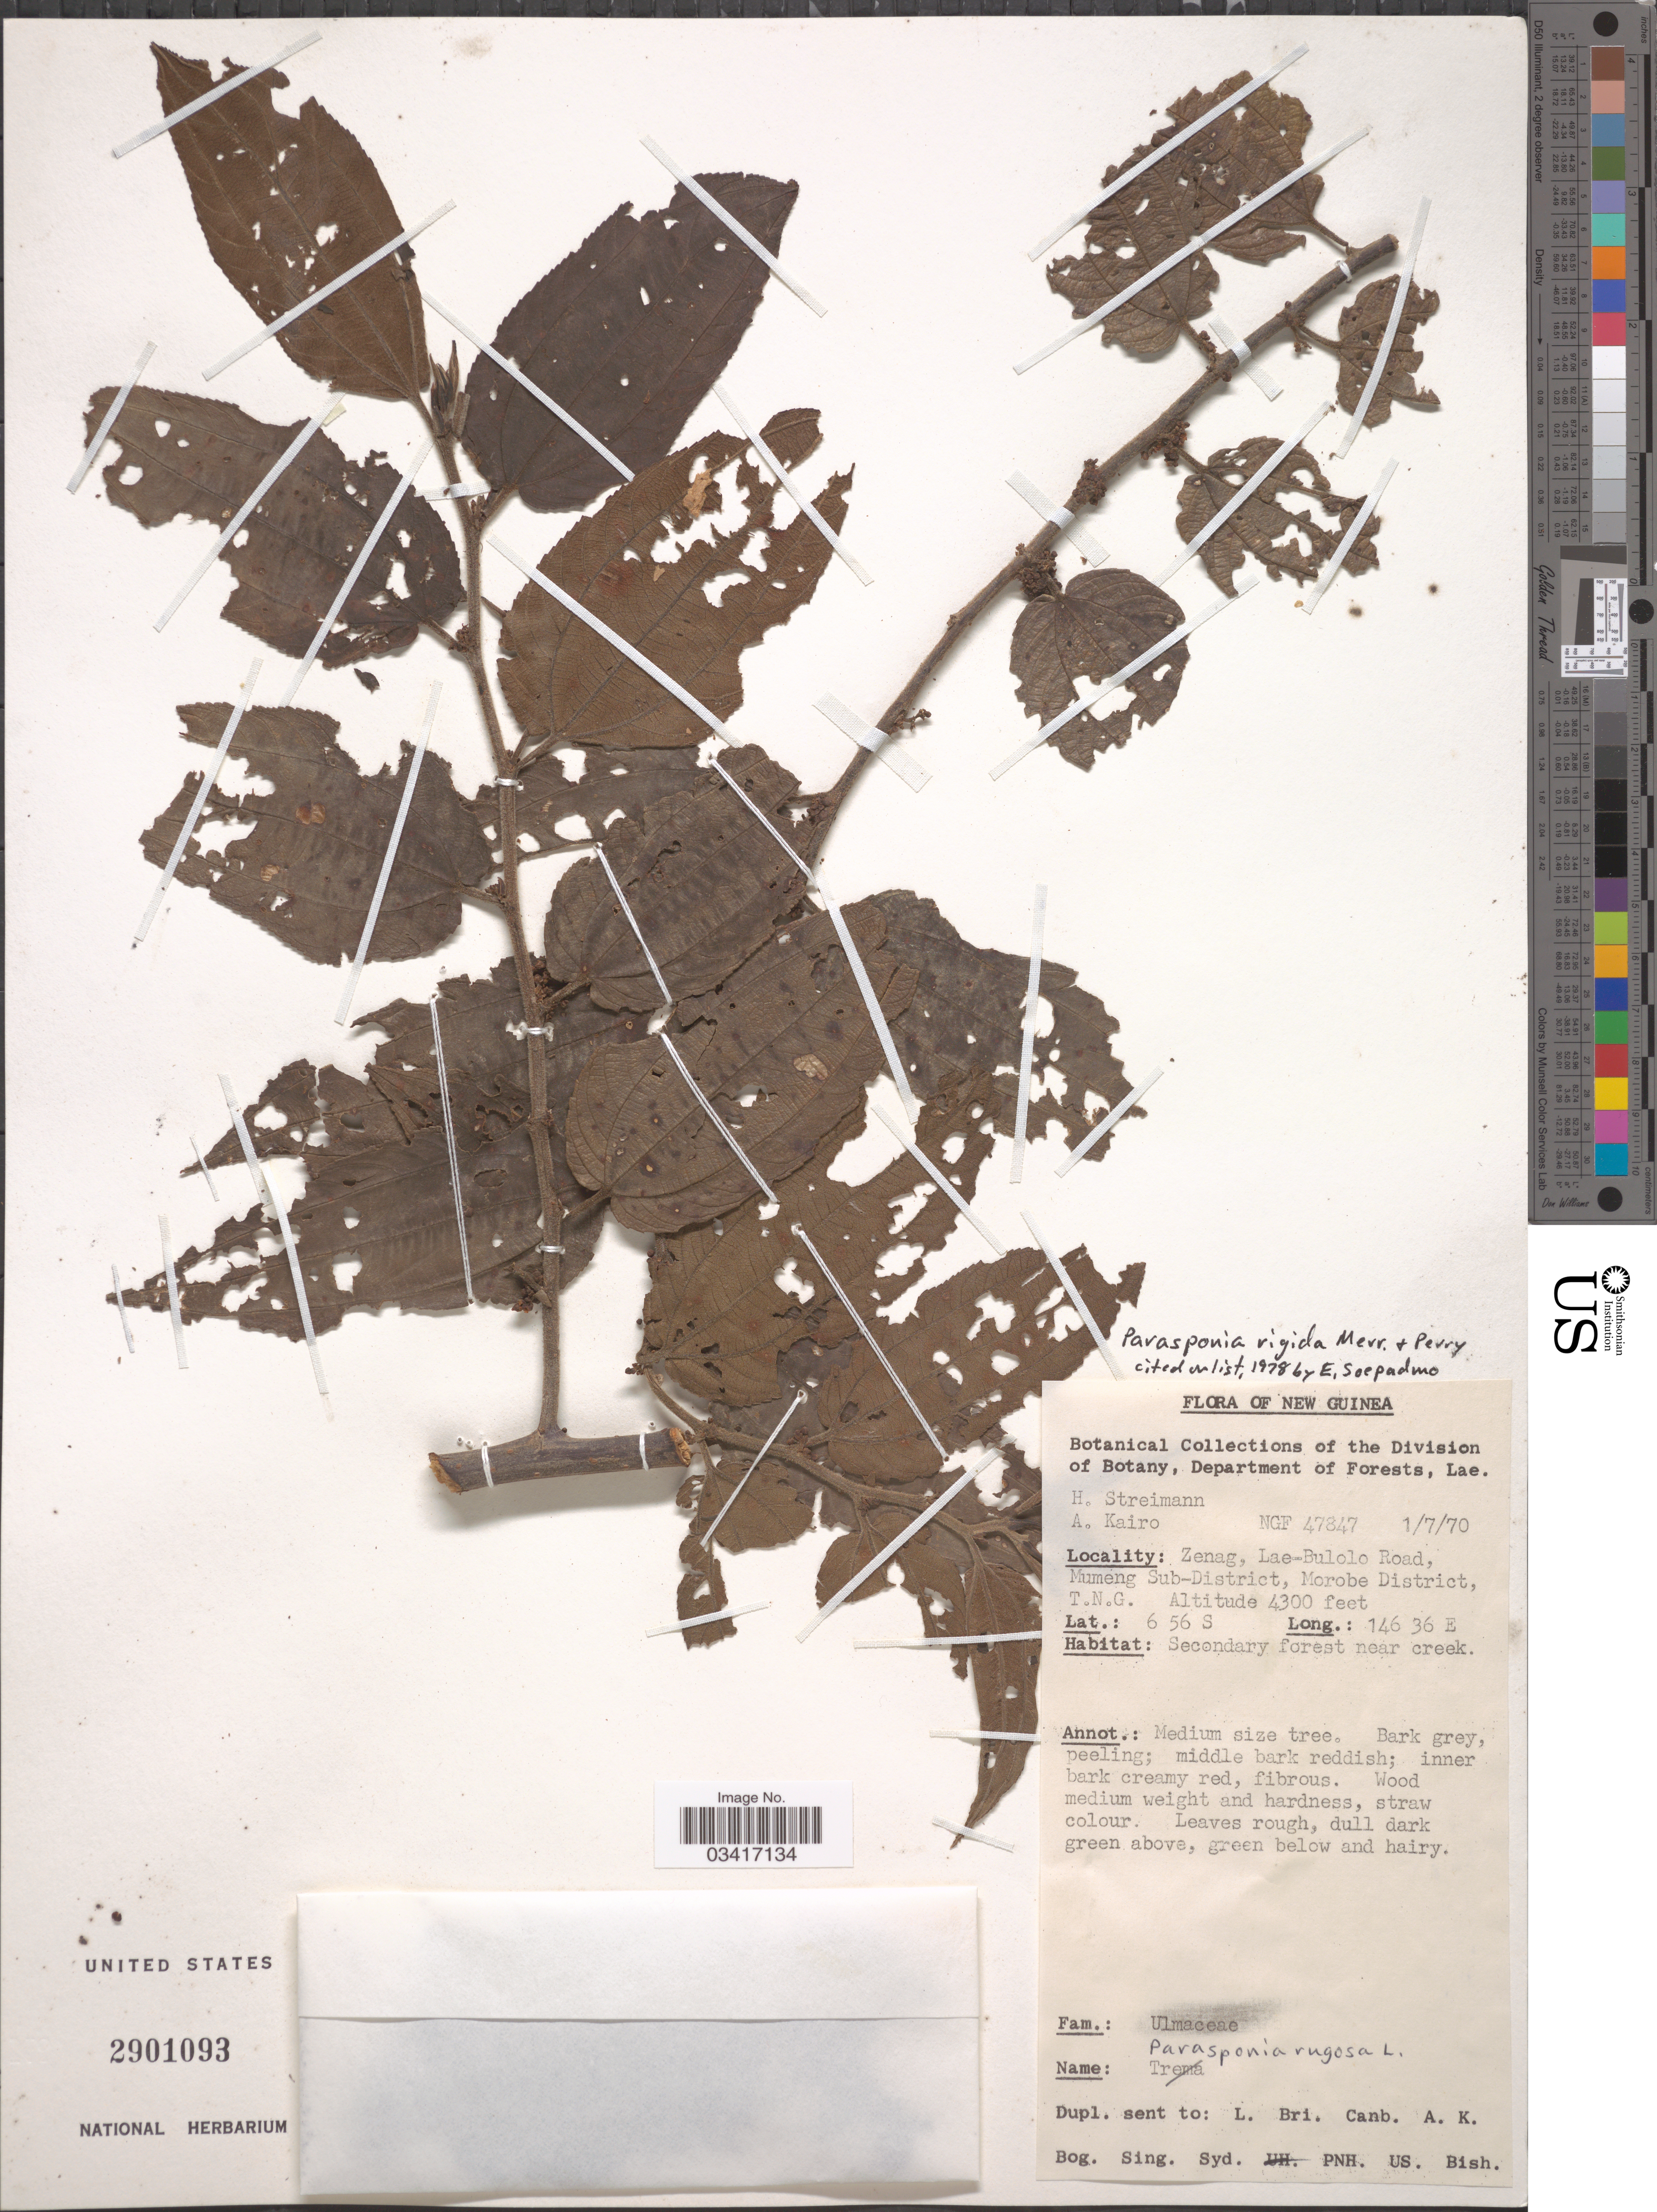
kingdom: Plantae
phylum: Tracheophyta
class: Magnoliopsida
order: Rosales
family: Cannabaceae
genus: Parasponia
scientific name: Parasponia rigida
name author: Merr. & L.M. Perry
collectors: H. Streimann & A. Kairo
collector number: NGF47847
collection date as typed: Transcribed d/m/y: 1/7/70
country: Papua New Guinea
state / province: Morobe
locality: New Guinea. Zenag, Lae-Bulolo Road, Mumeng Sub-District, Morobe District, T.N.G.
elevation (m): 1311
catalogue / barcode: US 2901093